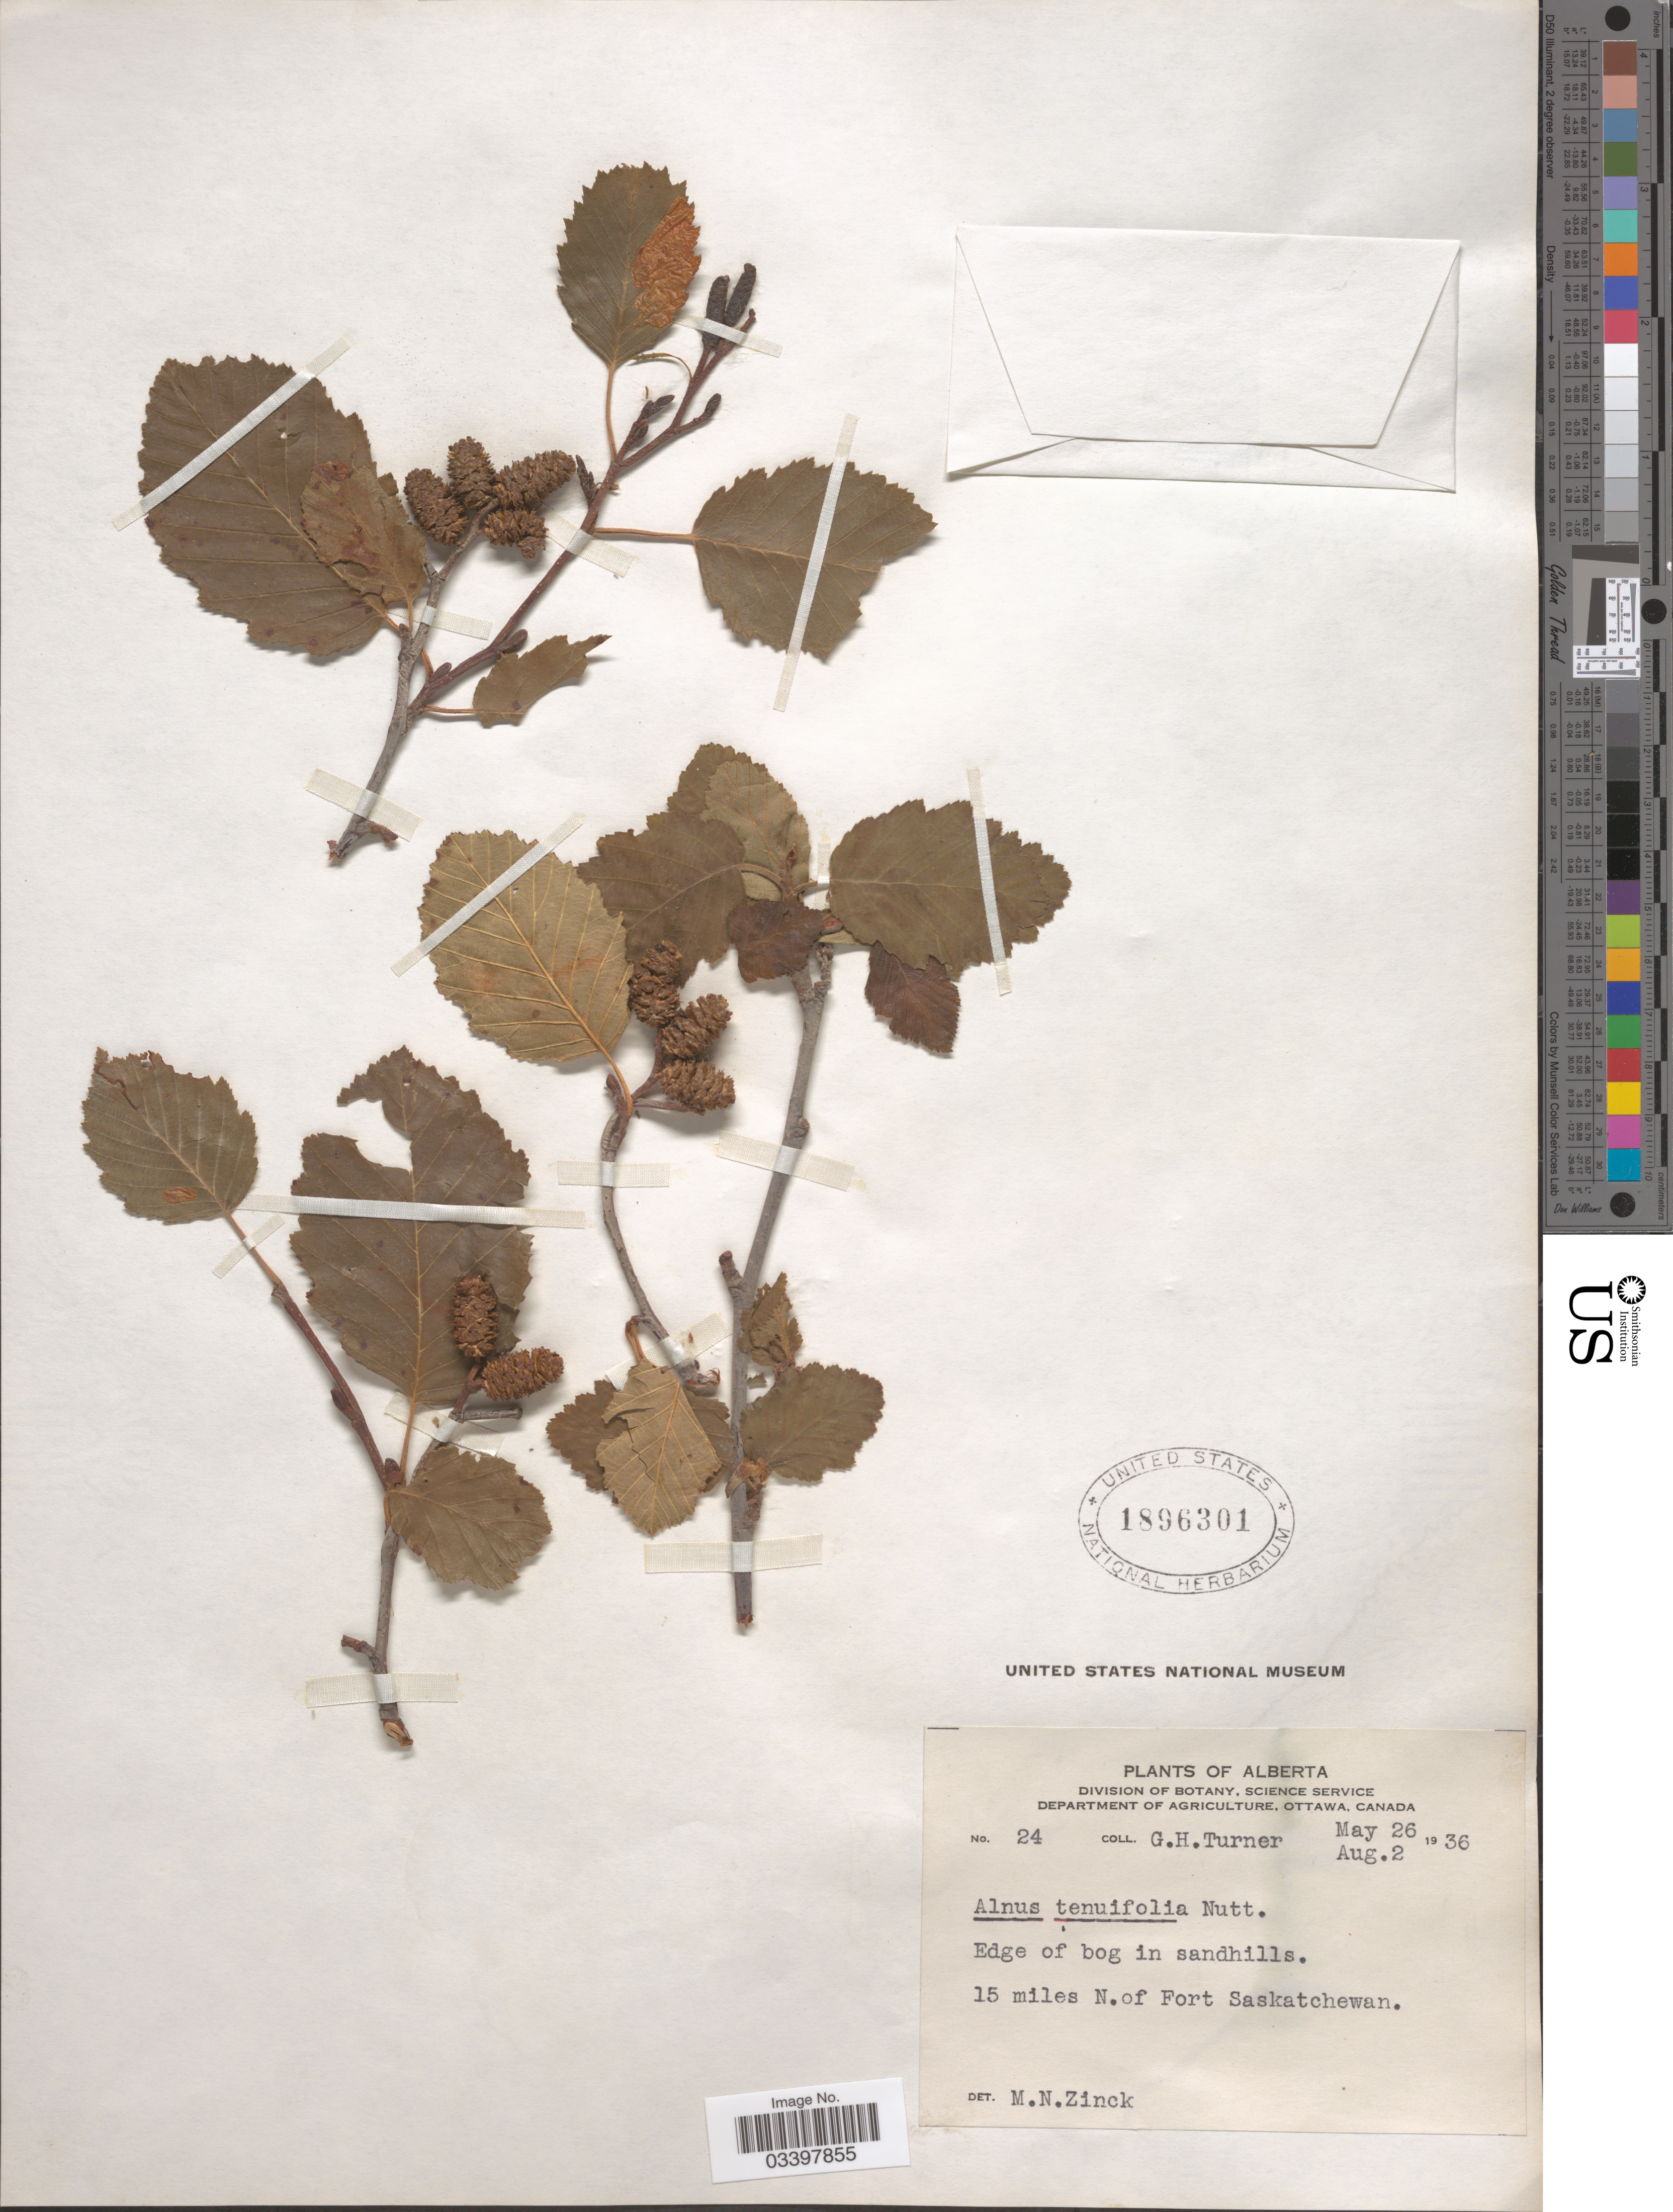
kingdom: Plantae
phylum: Tracheophyta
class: Magnoliopsida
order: Fagales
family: Betulaceae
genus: Alnus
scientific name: Alnus incana subsp. tenuifolia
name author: (Nutt.) Breitung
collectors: G. H. Turner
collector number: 24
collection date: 1936-05-26/1936-08-02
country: Canada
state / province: Alberta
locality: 15 miles N. of Fort Saskatchewan.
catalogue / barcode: US 1896301